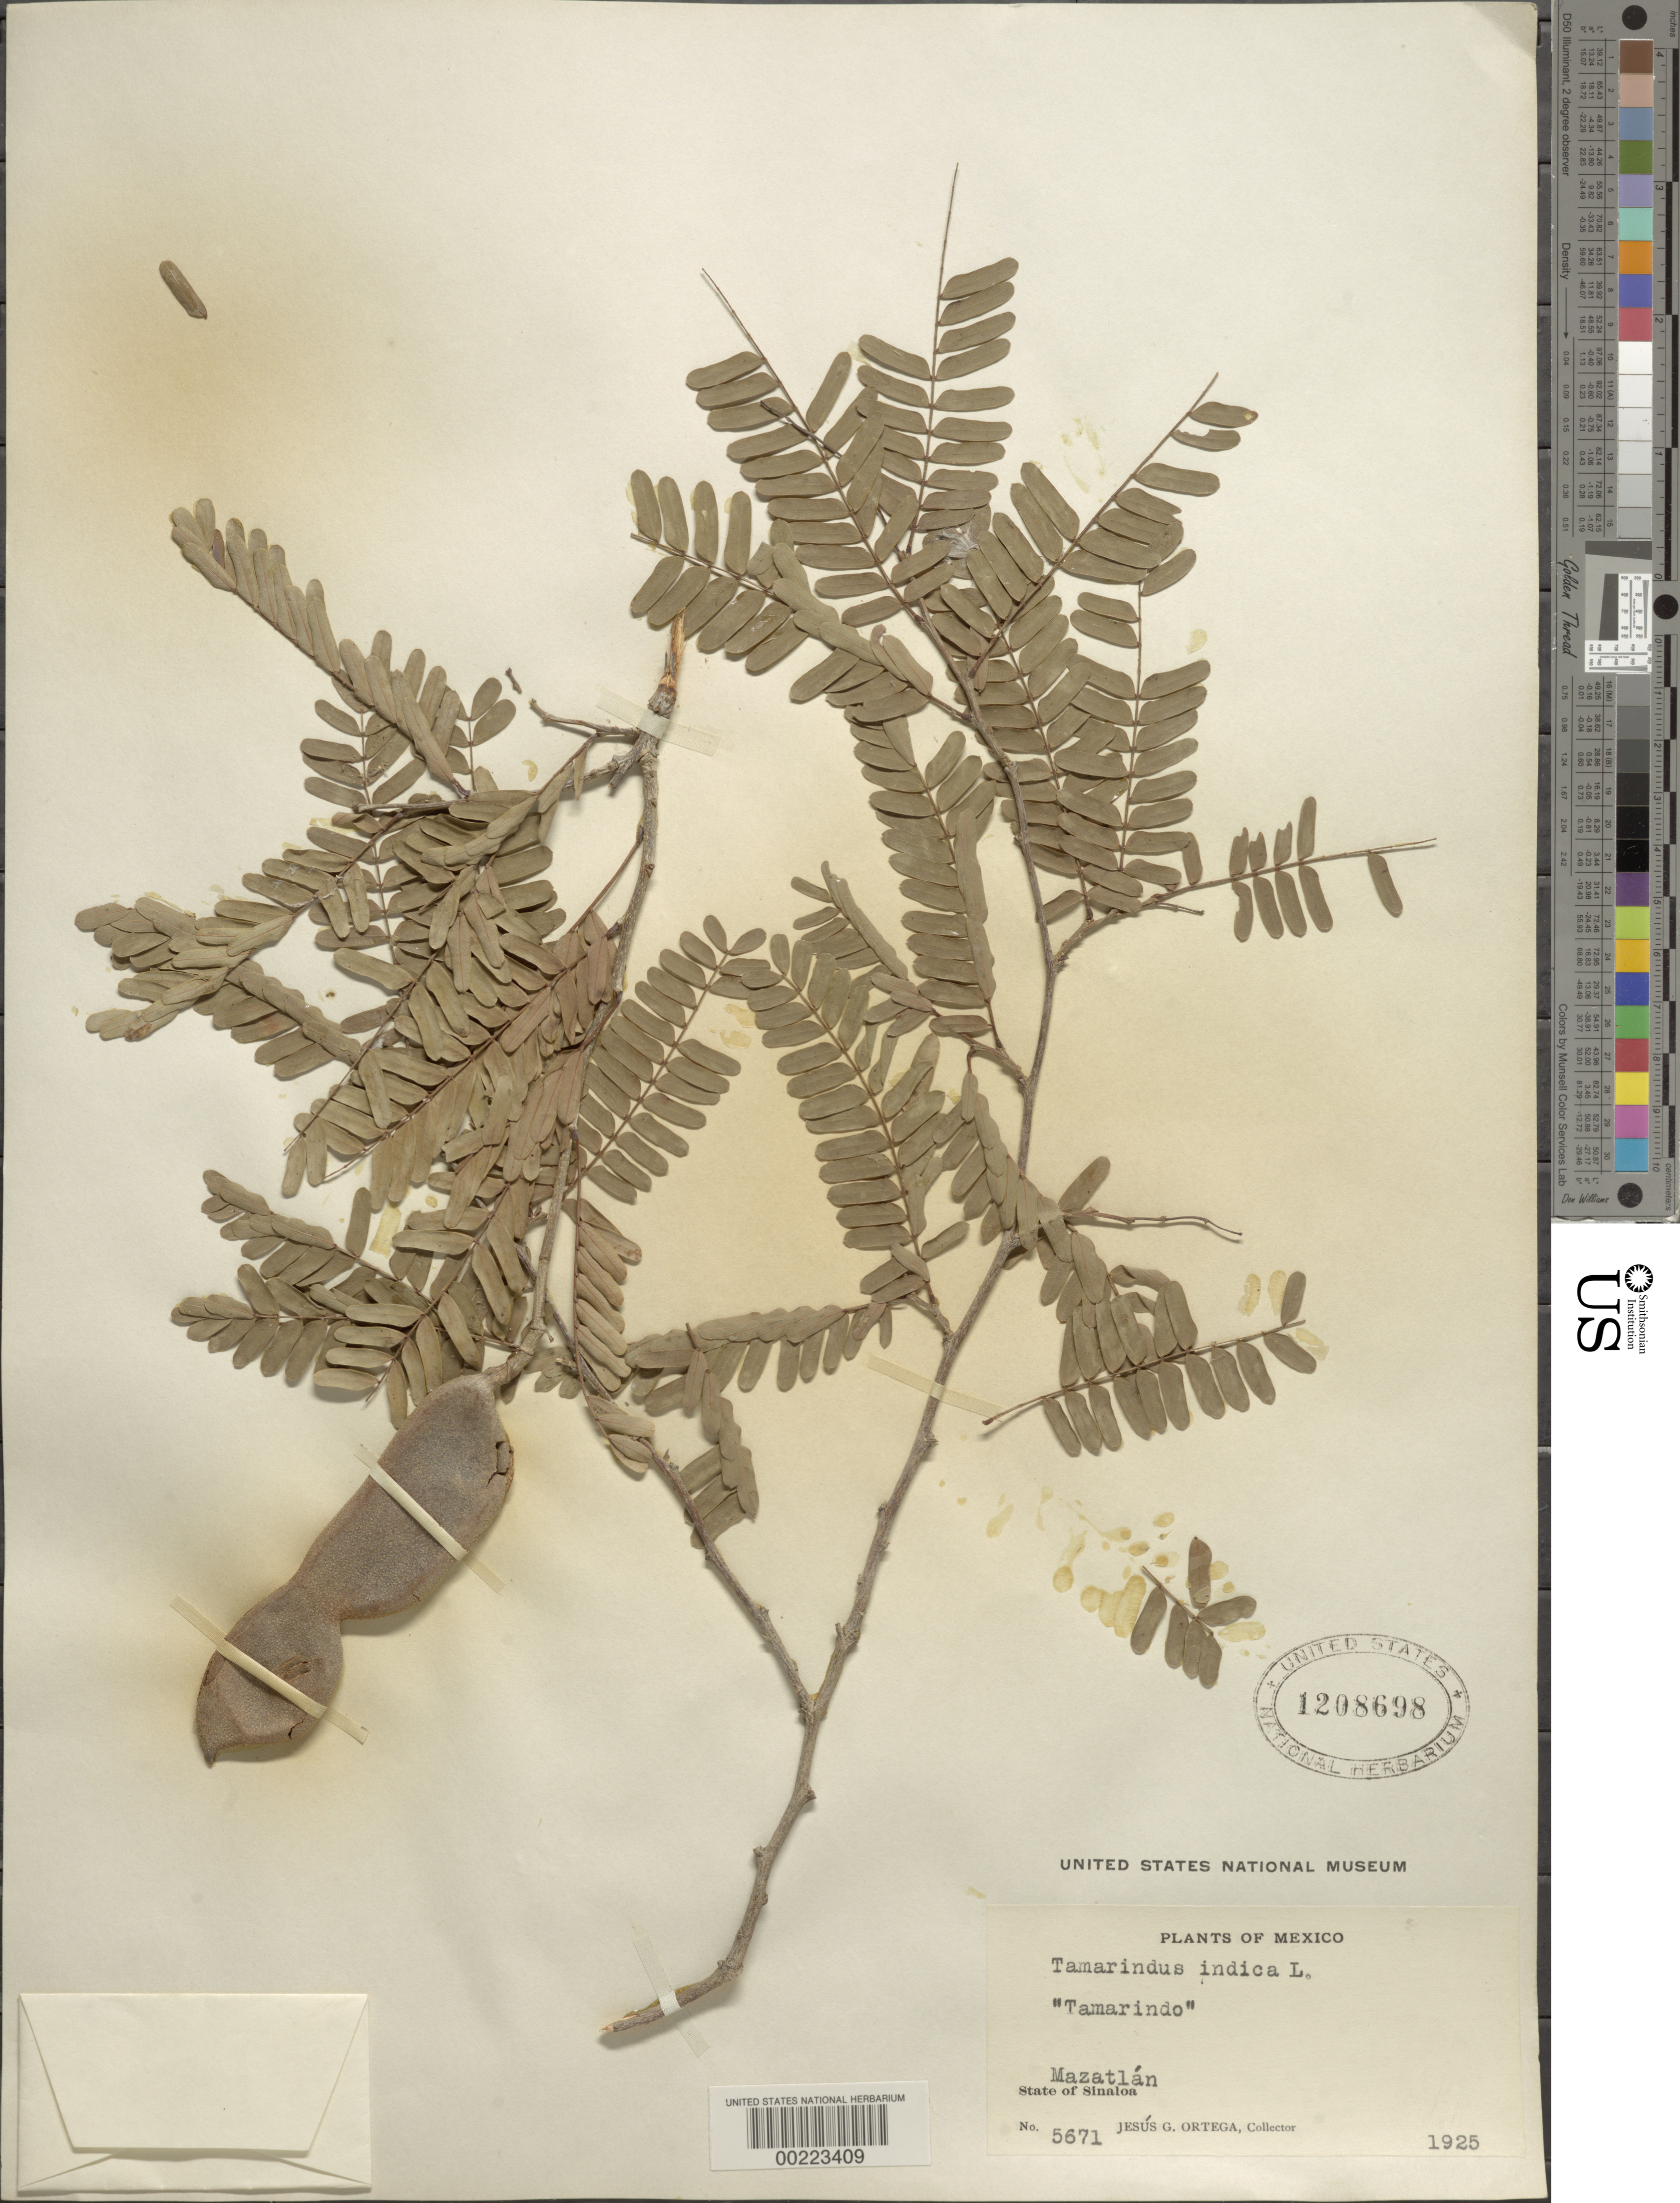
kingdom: Plantae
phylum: Tracheophyta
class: Magnoliopsida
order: Fabales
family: Fabaceae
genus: Tamarindus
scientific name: Tamarindus indica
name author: L.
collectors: J. Ortega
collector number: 5671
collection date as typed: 1925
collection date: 1925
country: Mexico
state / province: Sinaloa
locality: Mazatlan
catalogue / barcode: US 1208698